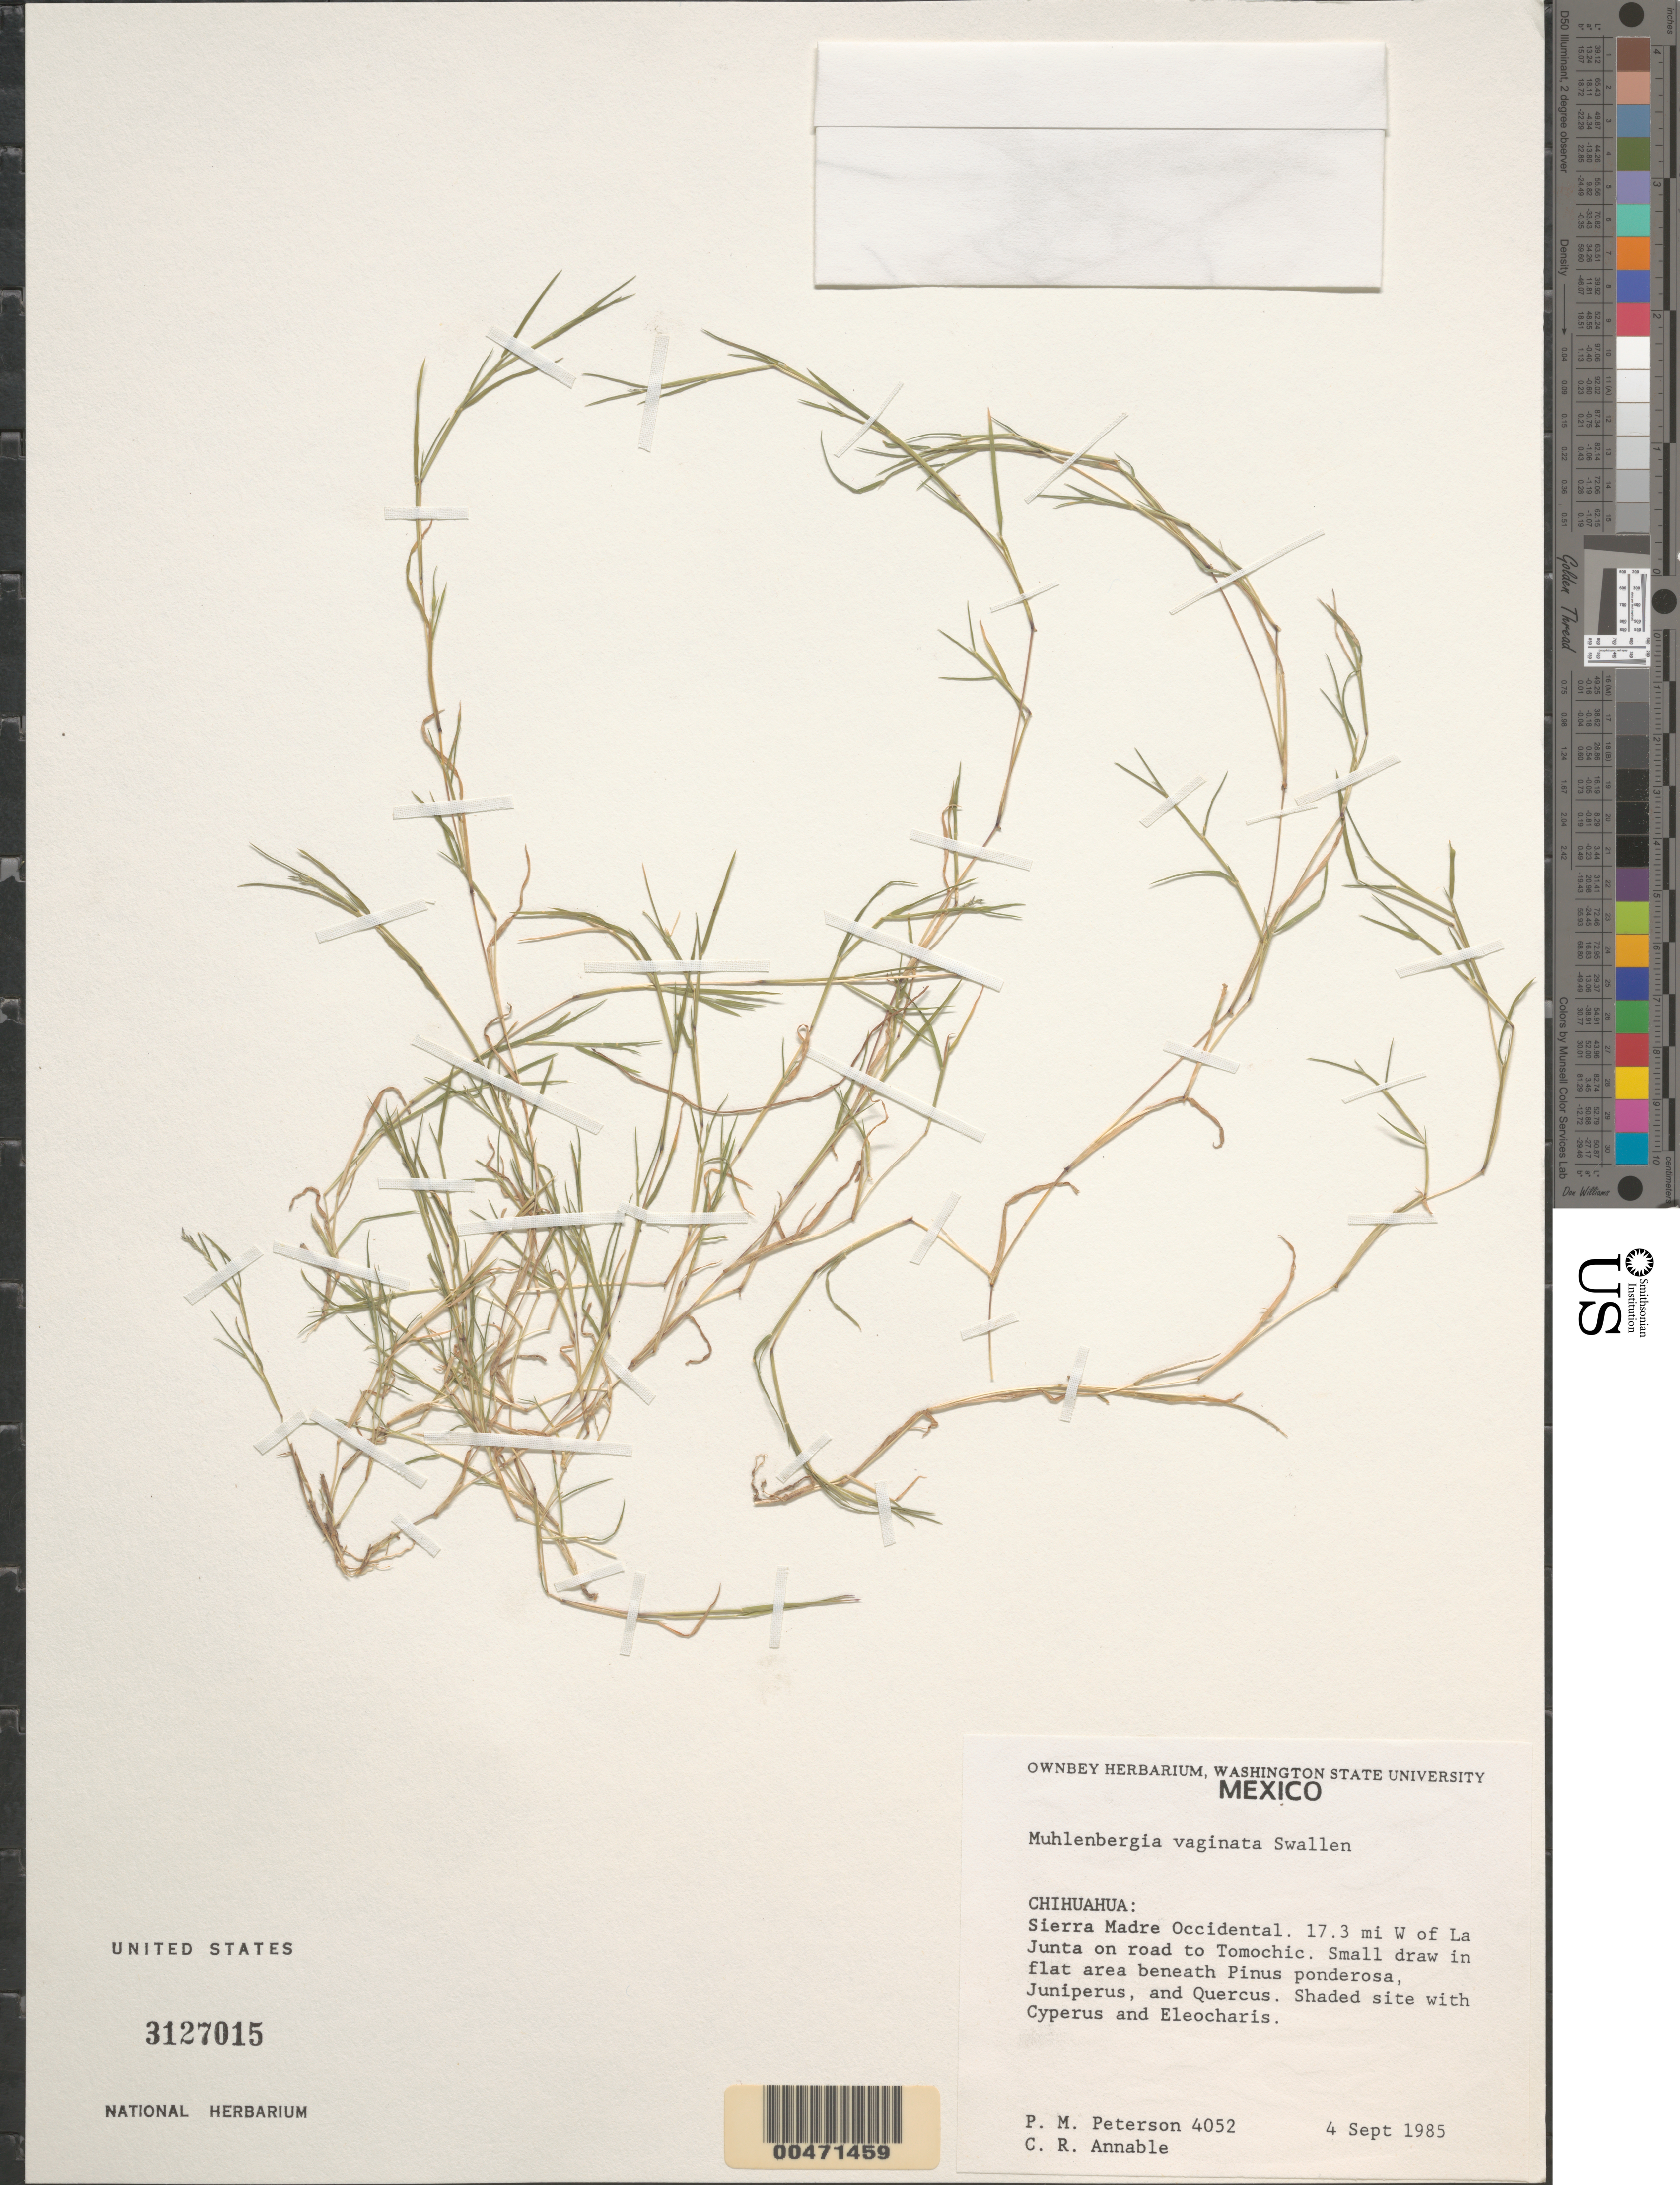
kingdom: Plantae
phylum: Tracheophyta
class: Liliopsida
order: Poales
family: Poaceae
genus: Muhlenbergia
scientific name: Muhlenbergia vaginata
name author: Swallen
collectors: P. M. Peterson & C. R. Annable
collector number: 04052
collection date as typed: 04 Sep 1985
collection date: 1985-09-04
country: Mexico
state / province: Chihuahua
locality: Sierra Madre Occidental, 17.3 miles W of La Junta on road to Tomochic.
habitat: Small draw in flat area beneath Pinus ponderosa, Juniperus and Quercus. In shaded site with Cyperus and Eleocharis.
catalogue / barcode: US 3127015